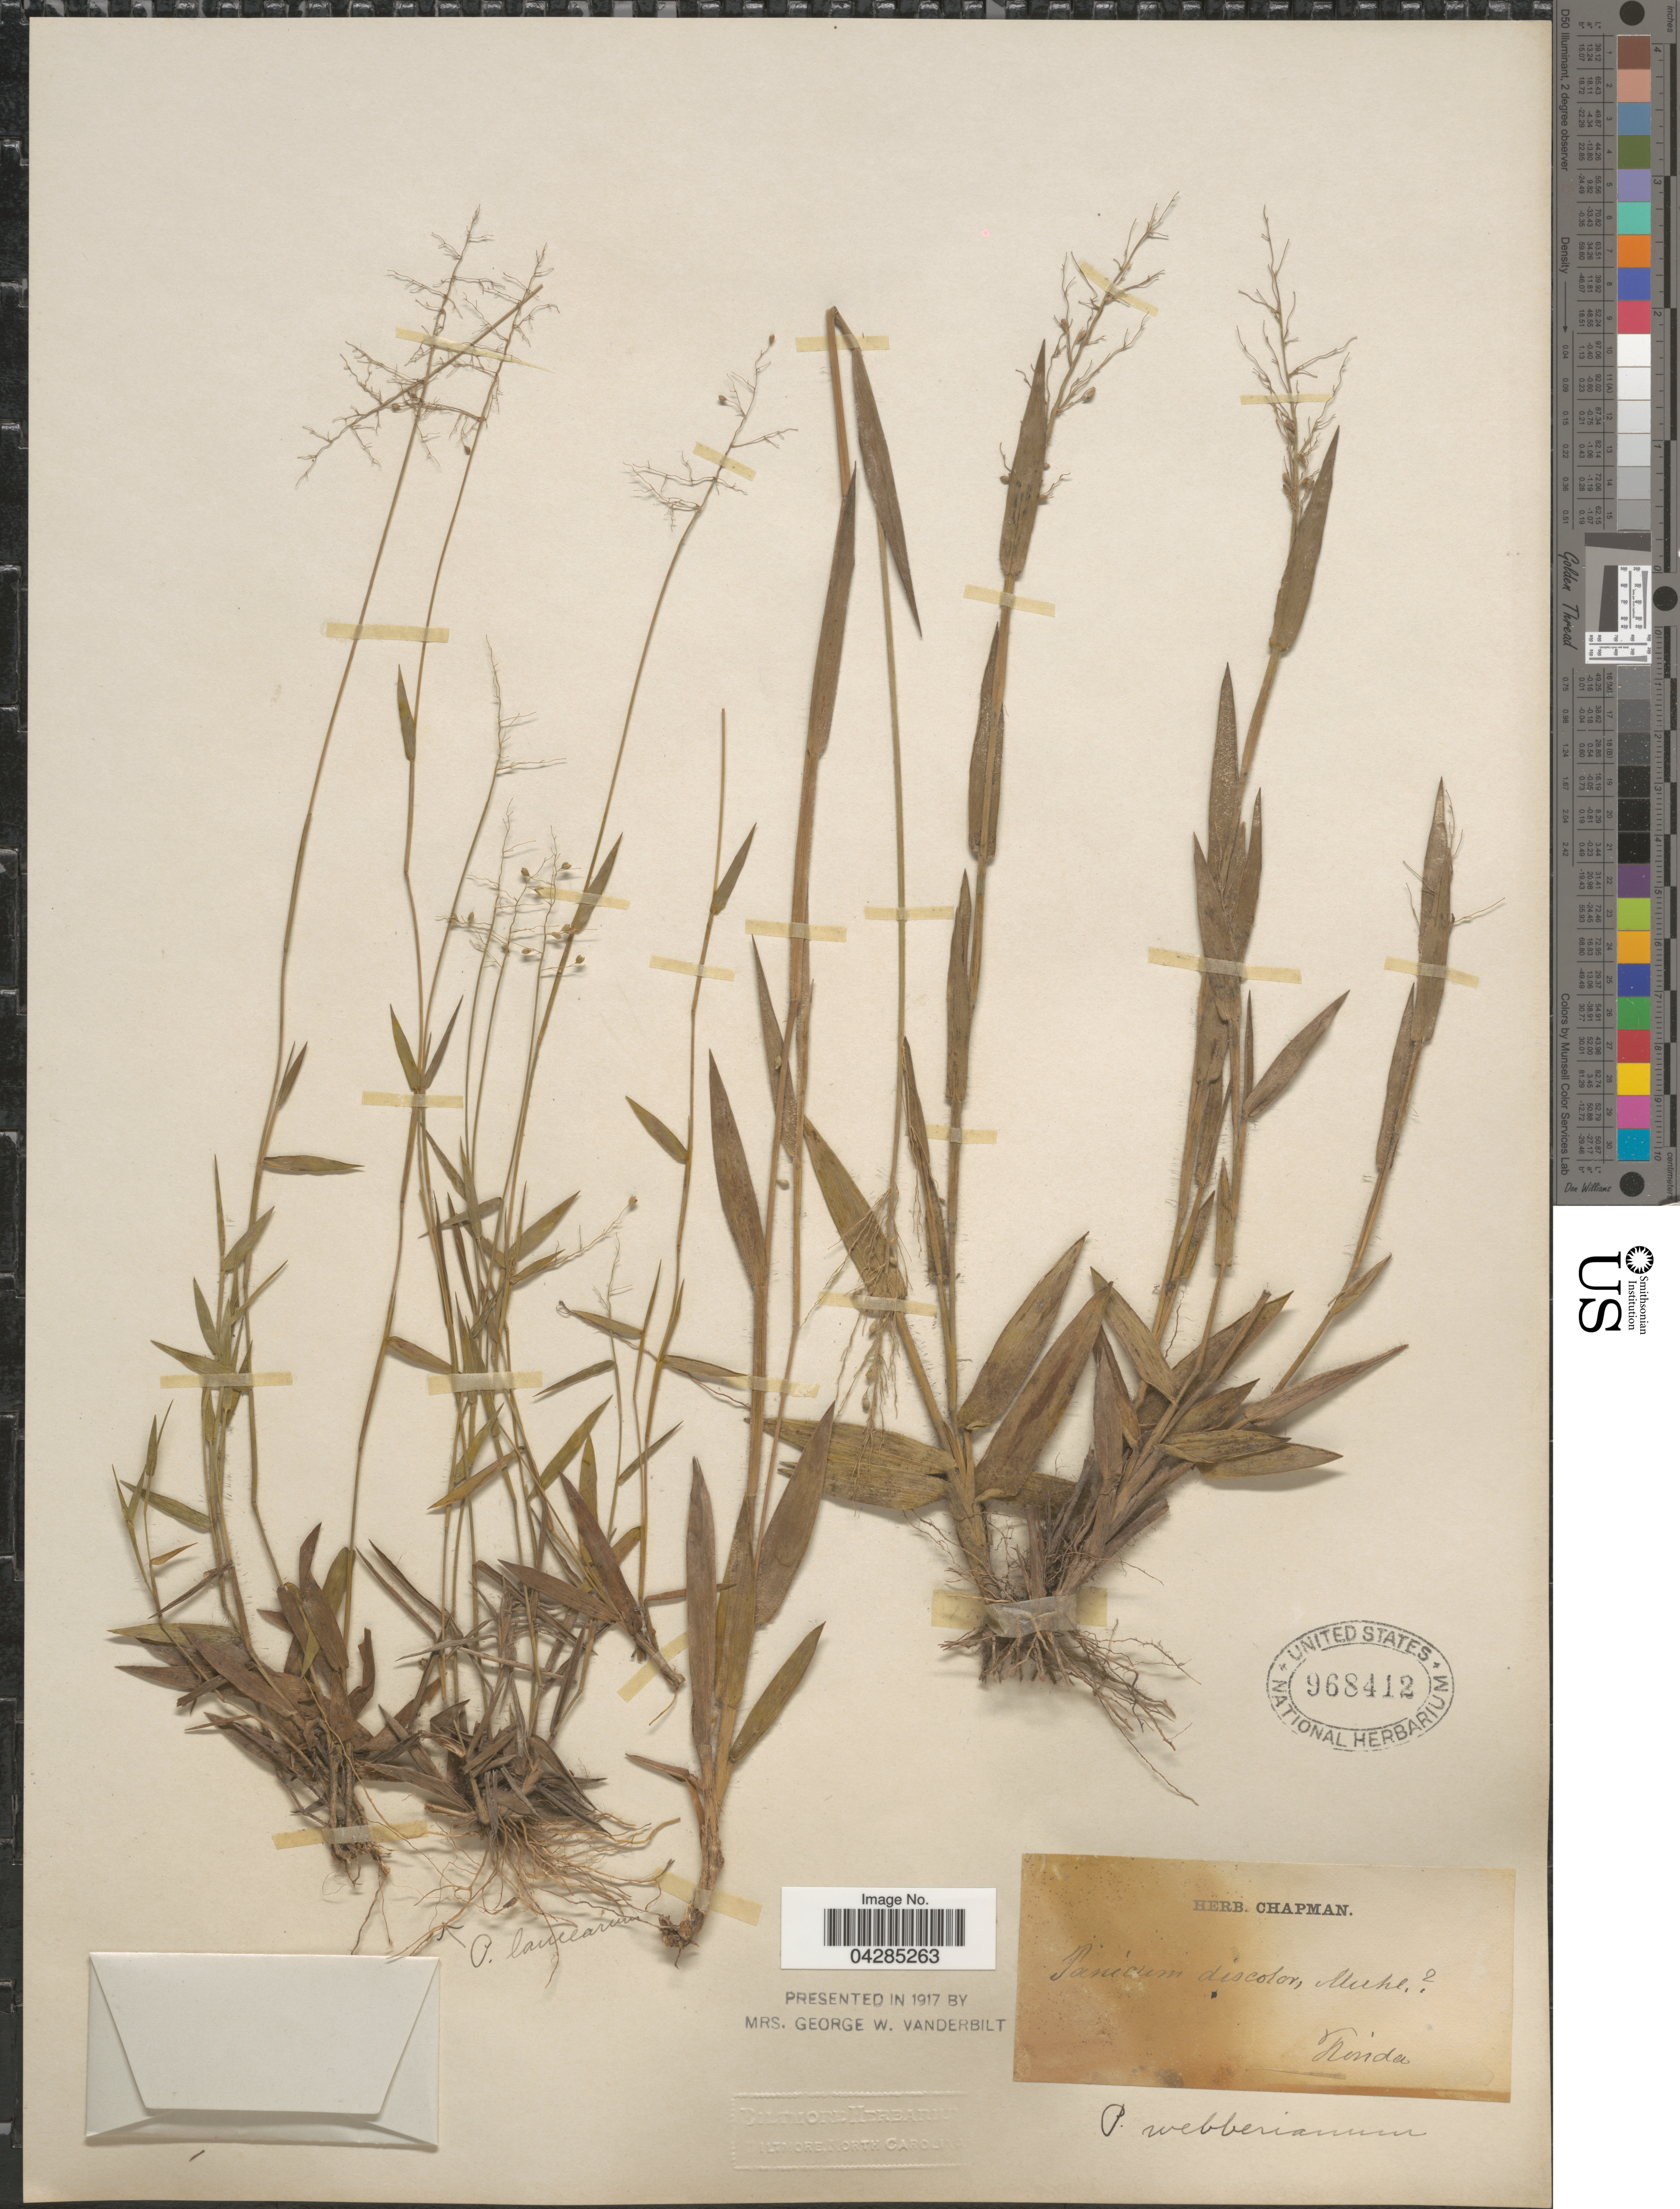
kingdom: Plantae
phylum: Tracheophyta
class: Liliopsida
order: Poales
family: Poaceae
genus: Dichanthelium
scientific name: Dichanthelium portoricense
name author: (Desv. ex Ham.) B.F. Hansen & Wunderlin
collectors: ex herb. Chapman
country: United States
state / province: Florida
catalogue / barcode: US 968412